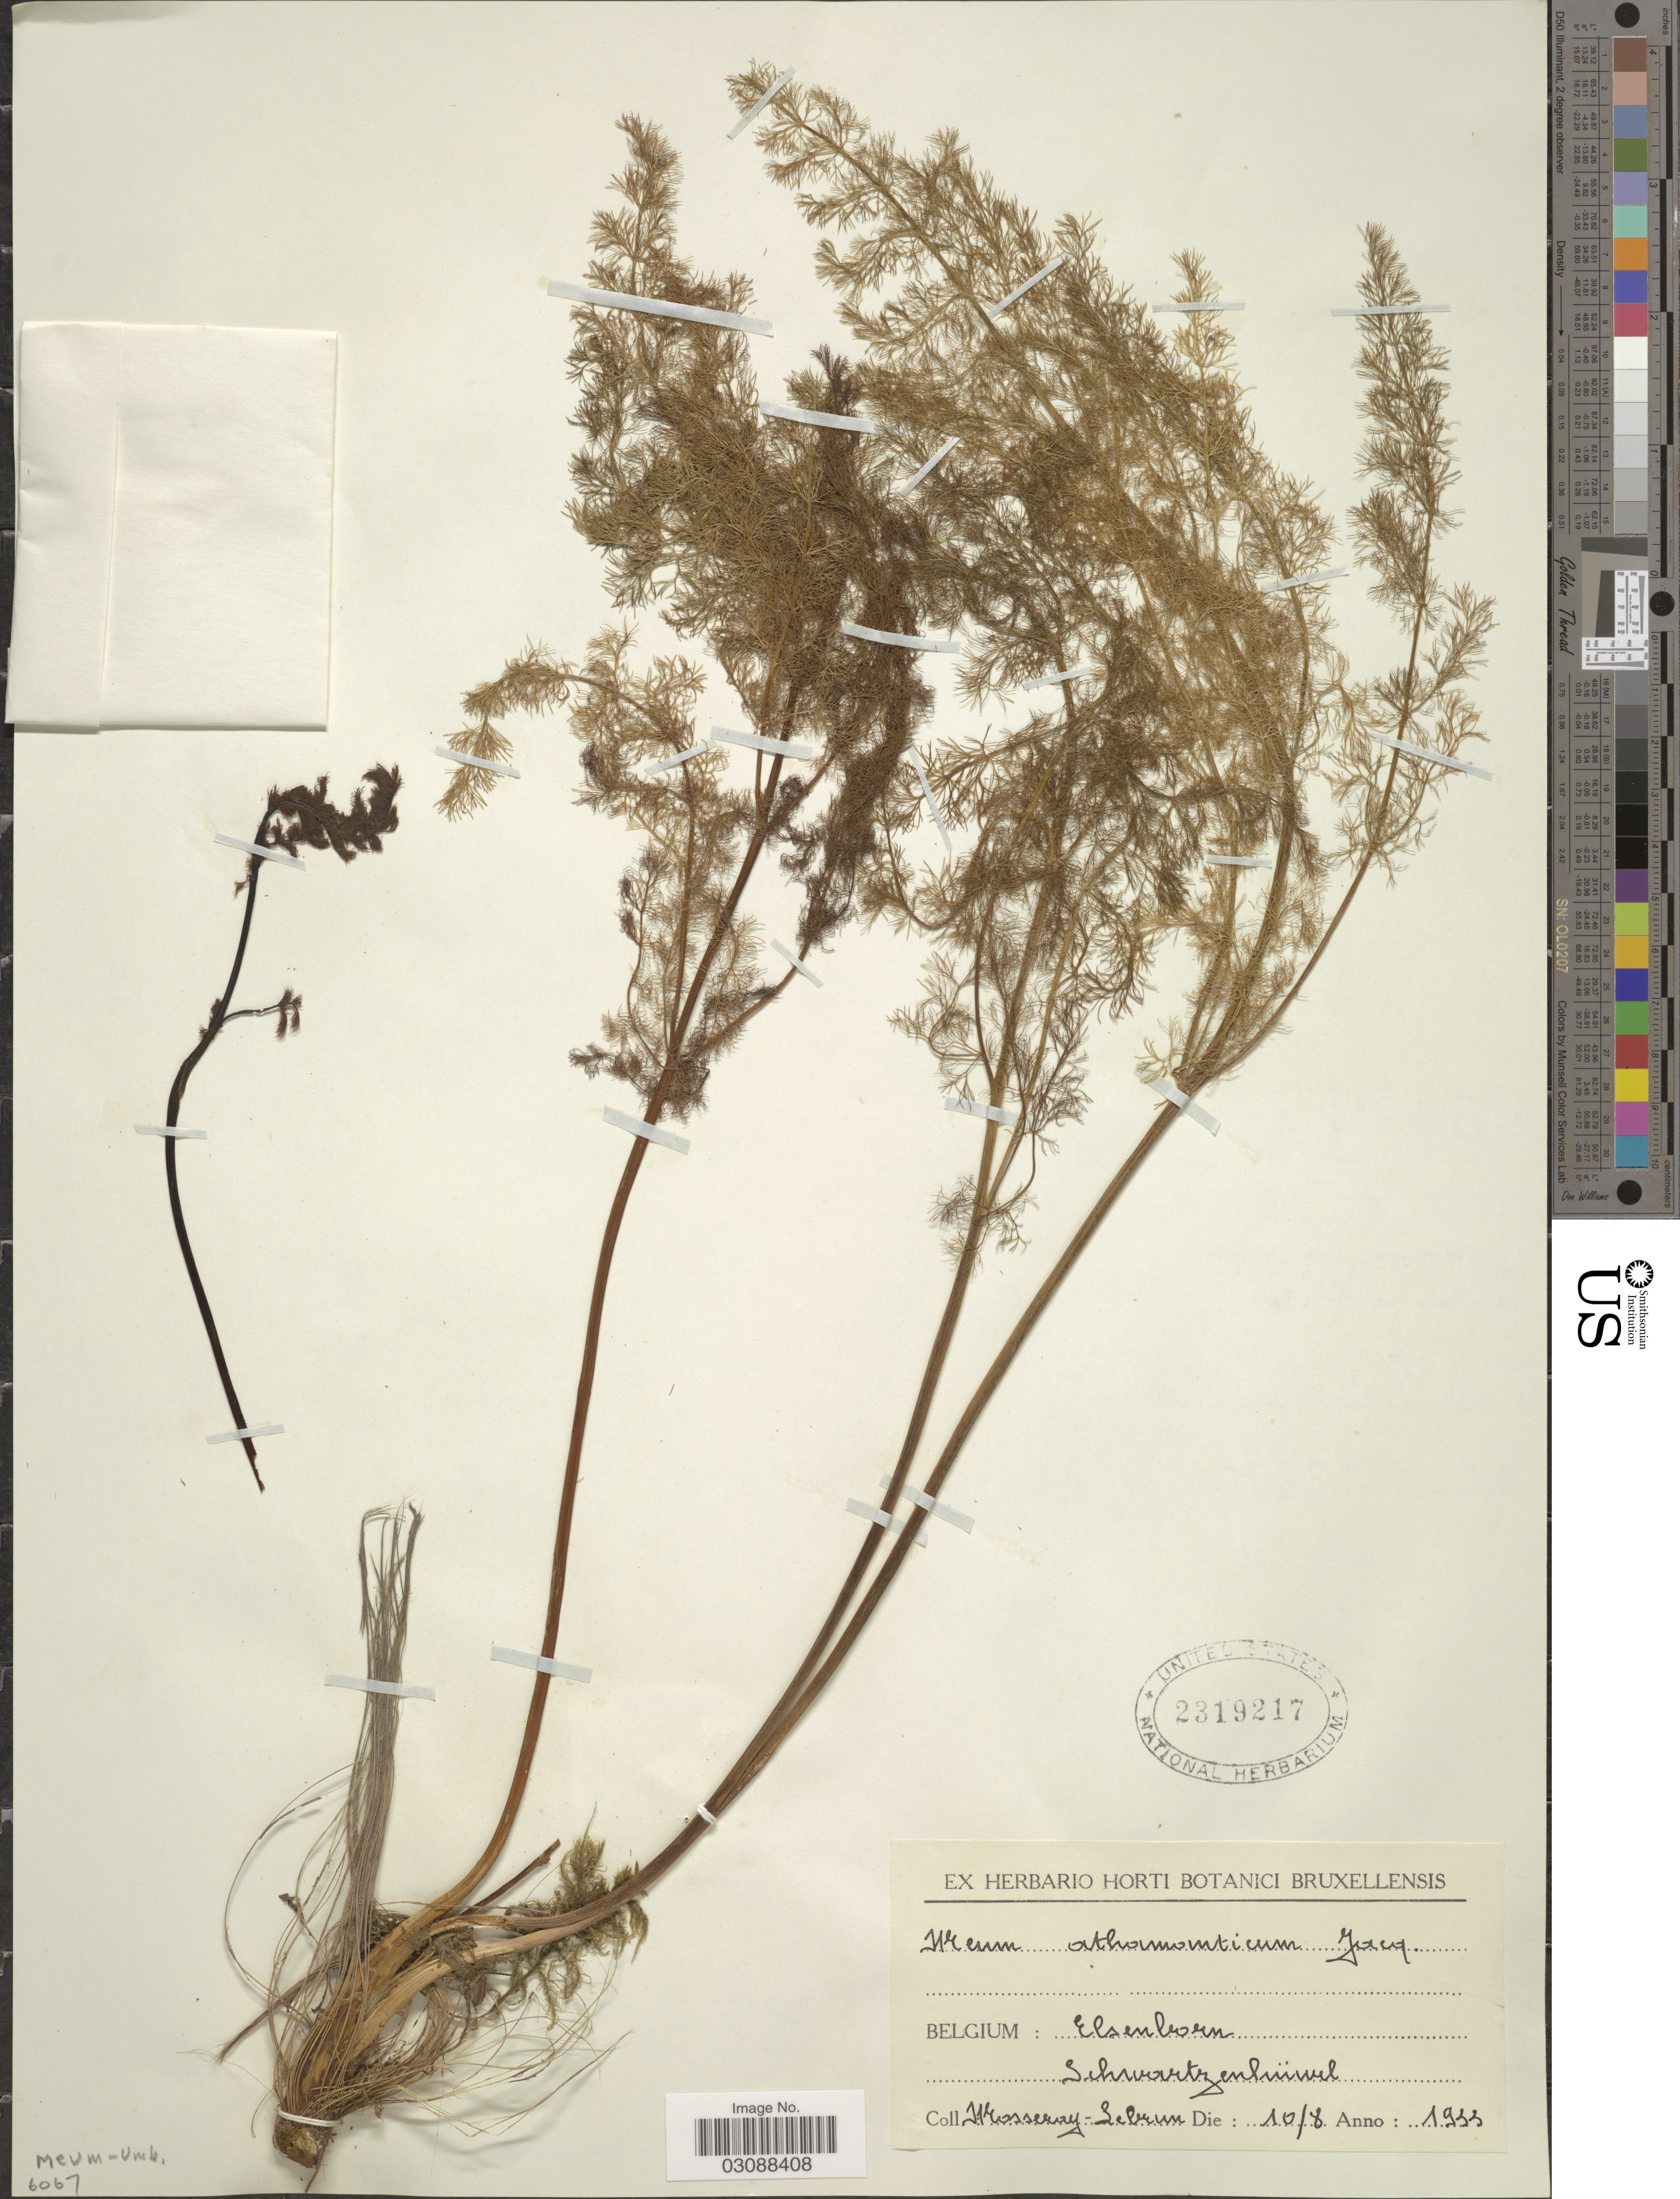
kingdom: Plantae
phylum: Tracheophyta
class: Magnoliopsida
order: Apiales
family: Apiaceae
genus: Meum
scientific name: Meum athamanticum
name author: Jacq.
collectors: Mosseray & J.A. Lebrun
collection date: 1933-08-10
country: Belgium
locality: Elsenborn. Schwartzenhuïvel.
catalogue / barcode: US 2319217